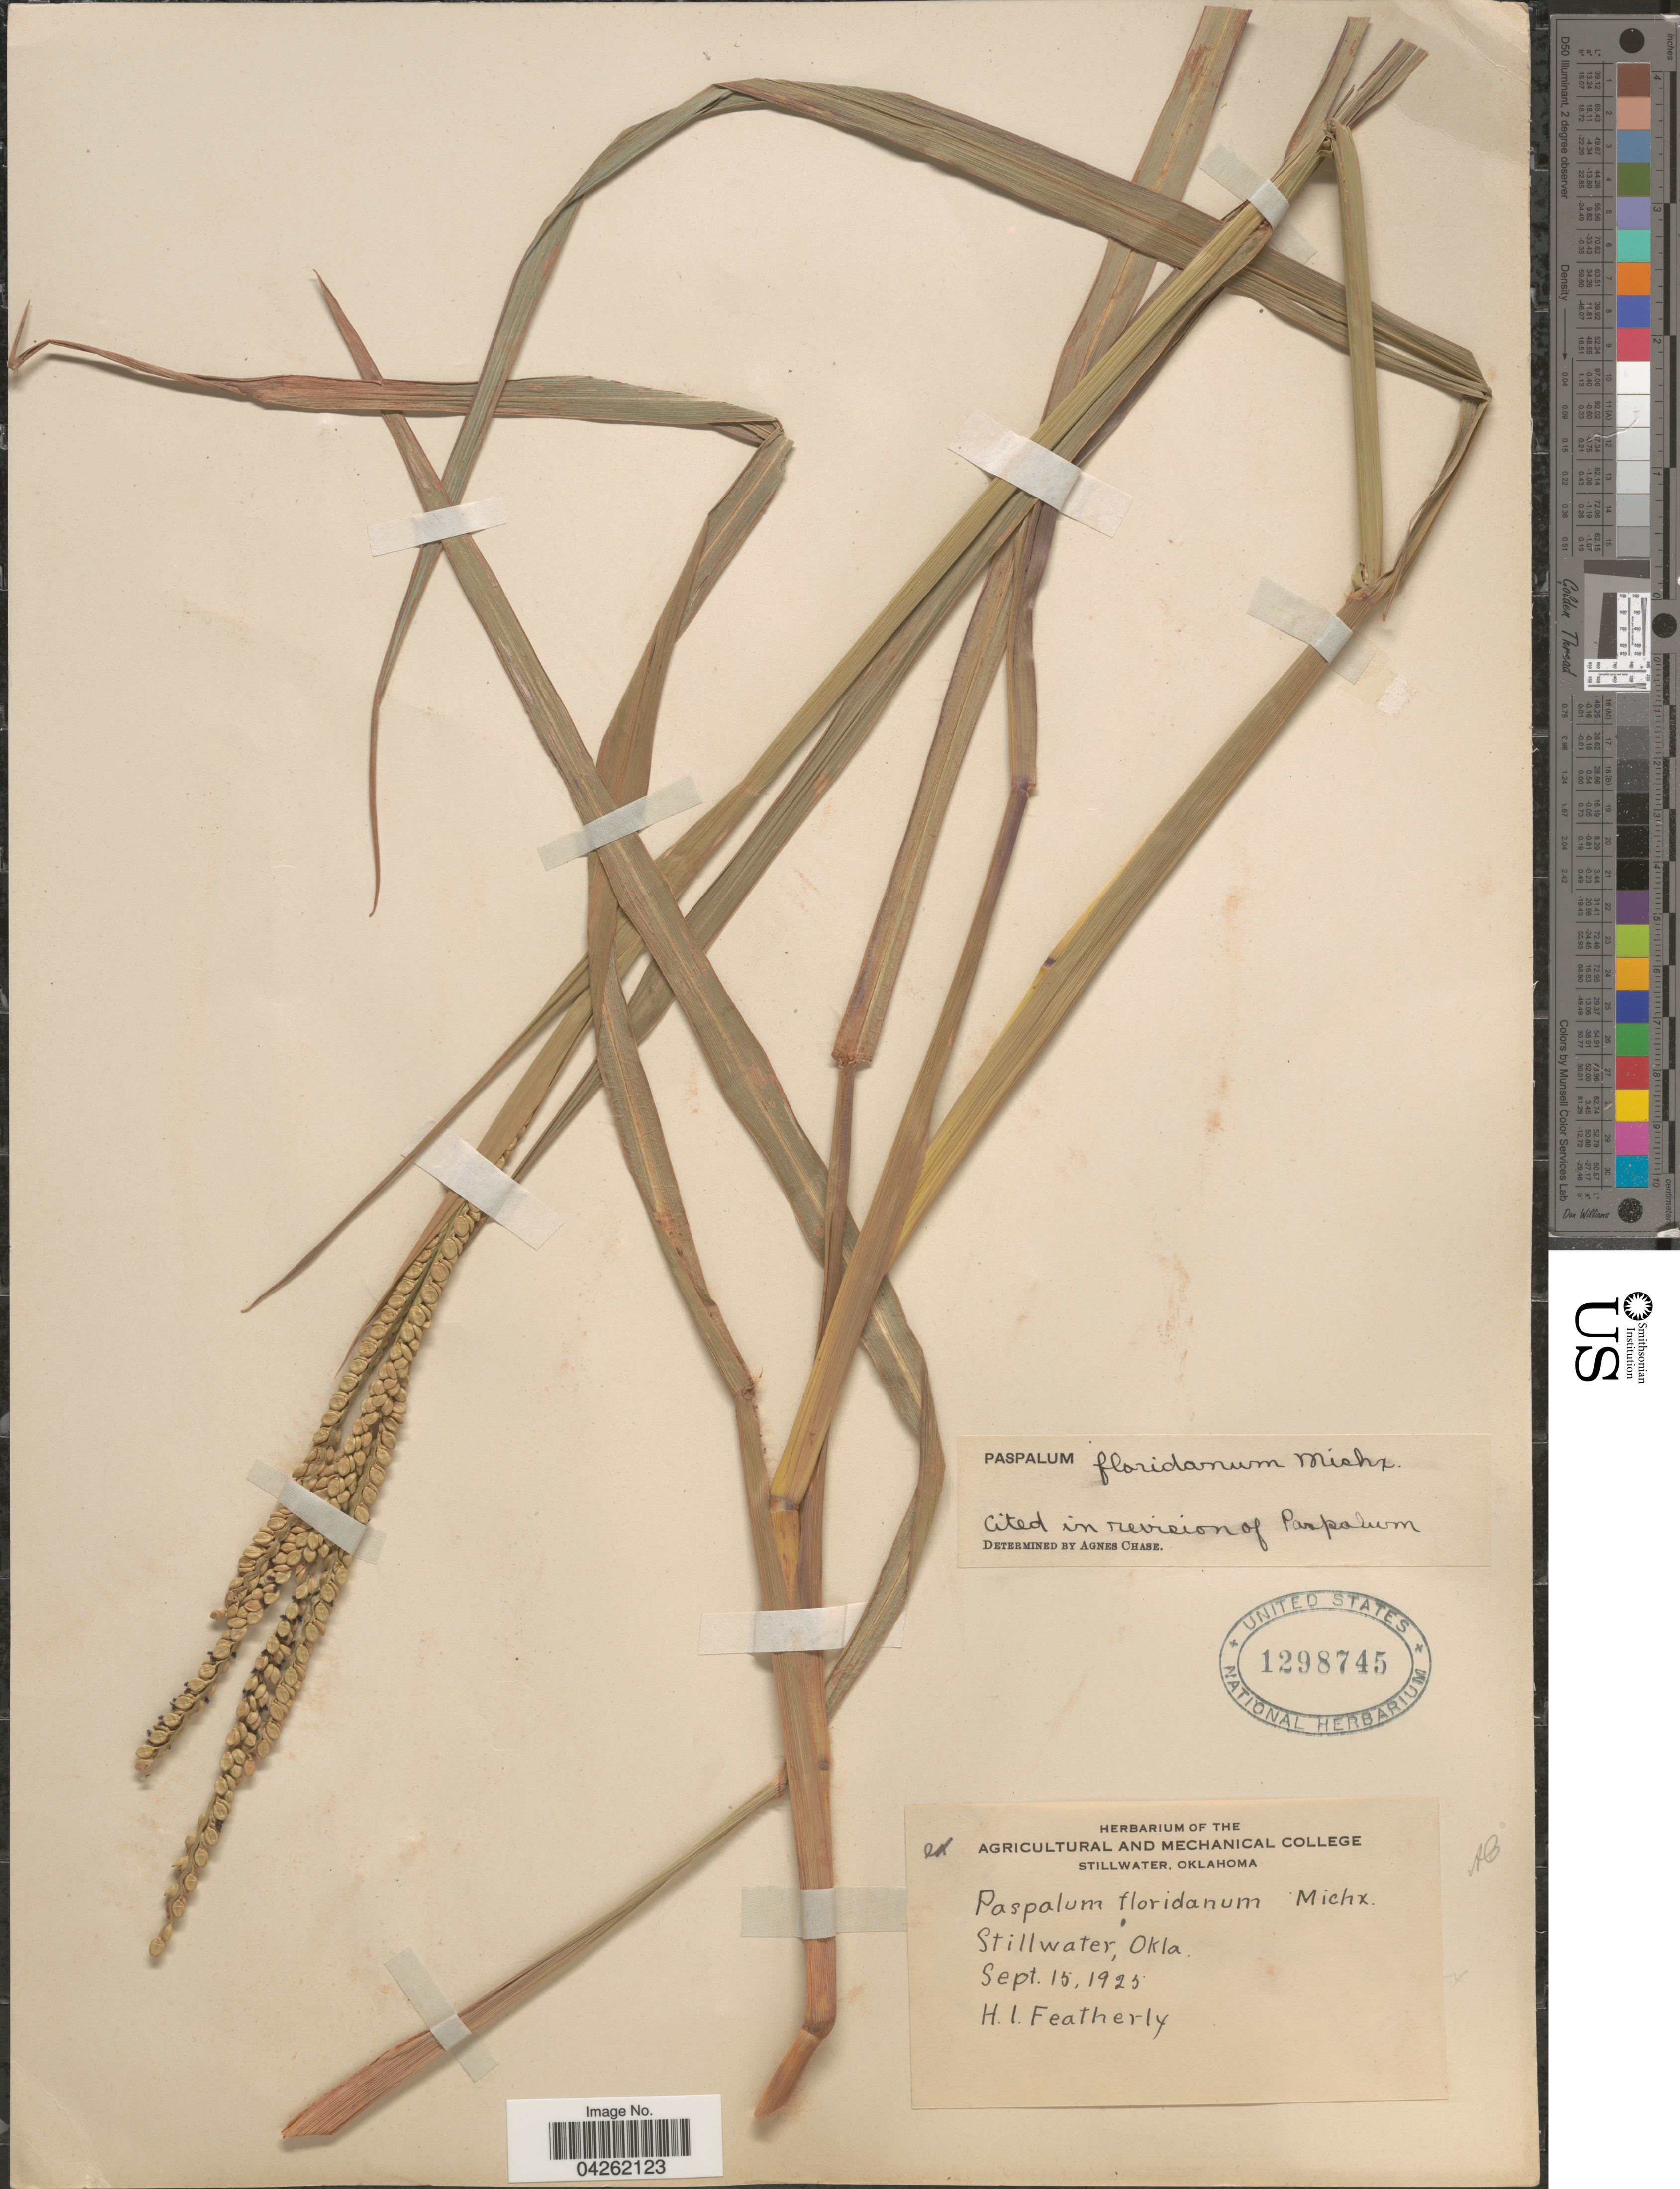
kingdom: Plantae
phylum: Tracheophyta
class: Liliopsida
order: Poales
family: Poaceae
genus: Paspalum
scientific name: Paspalum floridanum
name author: Michx.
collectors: H. Featherly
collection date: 1925-09-15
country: United States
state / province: Oklahoma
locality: Stillwater.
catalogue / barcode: US 1298745